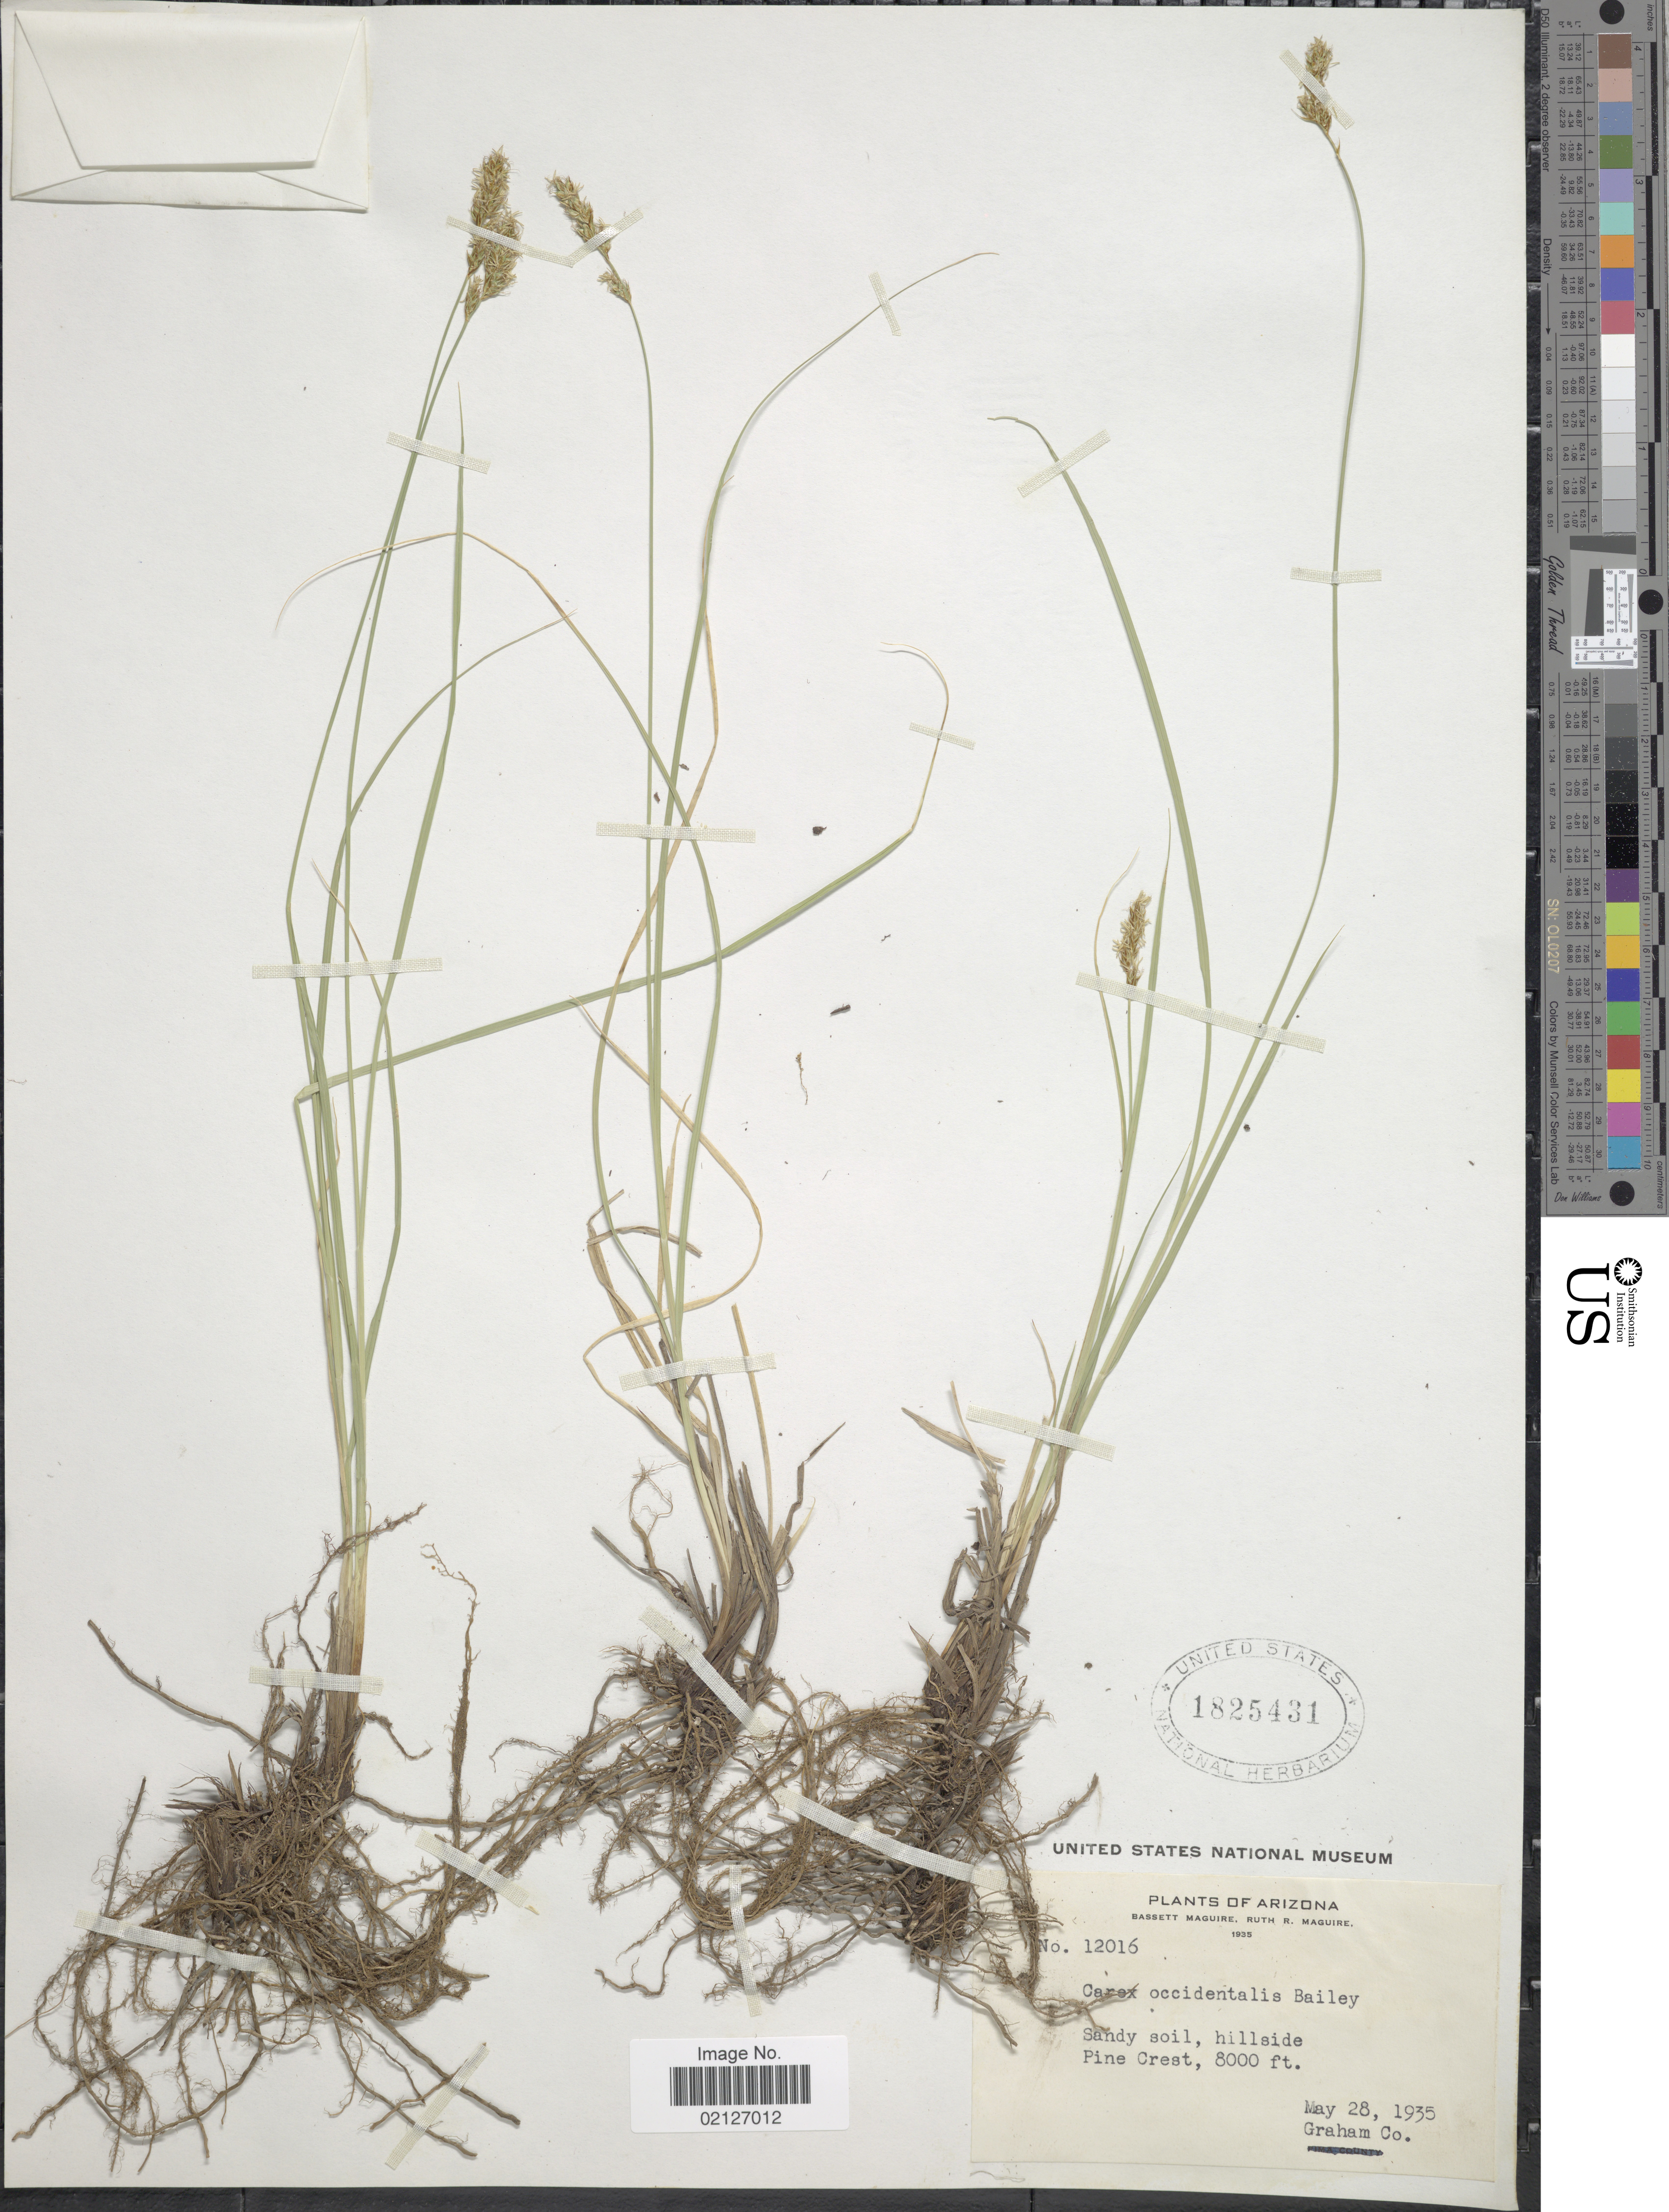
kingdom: Plantae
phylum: Tracheophyta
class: Liliopsida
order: Poales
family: Cyperaceae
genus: Carex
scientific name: Carex occidentalis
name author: L.H. Bailey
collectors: B. Maguire & R. R. Maguire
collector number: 12016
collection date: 1935-05-28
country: United States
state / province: Arizona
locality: Sandy soil, hillside, Pine Crest, Graham Co.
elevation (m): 2438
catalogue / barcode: US 1825431